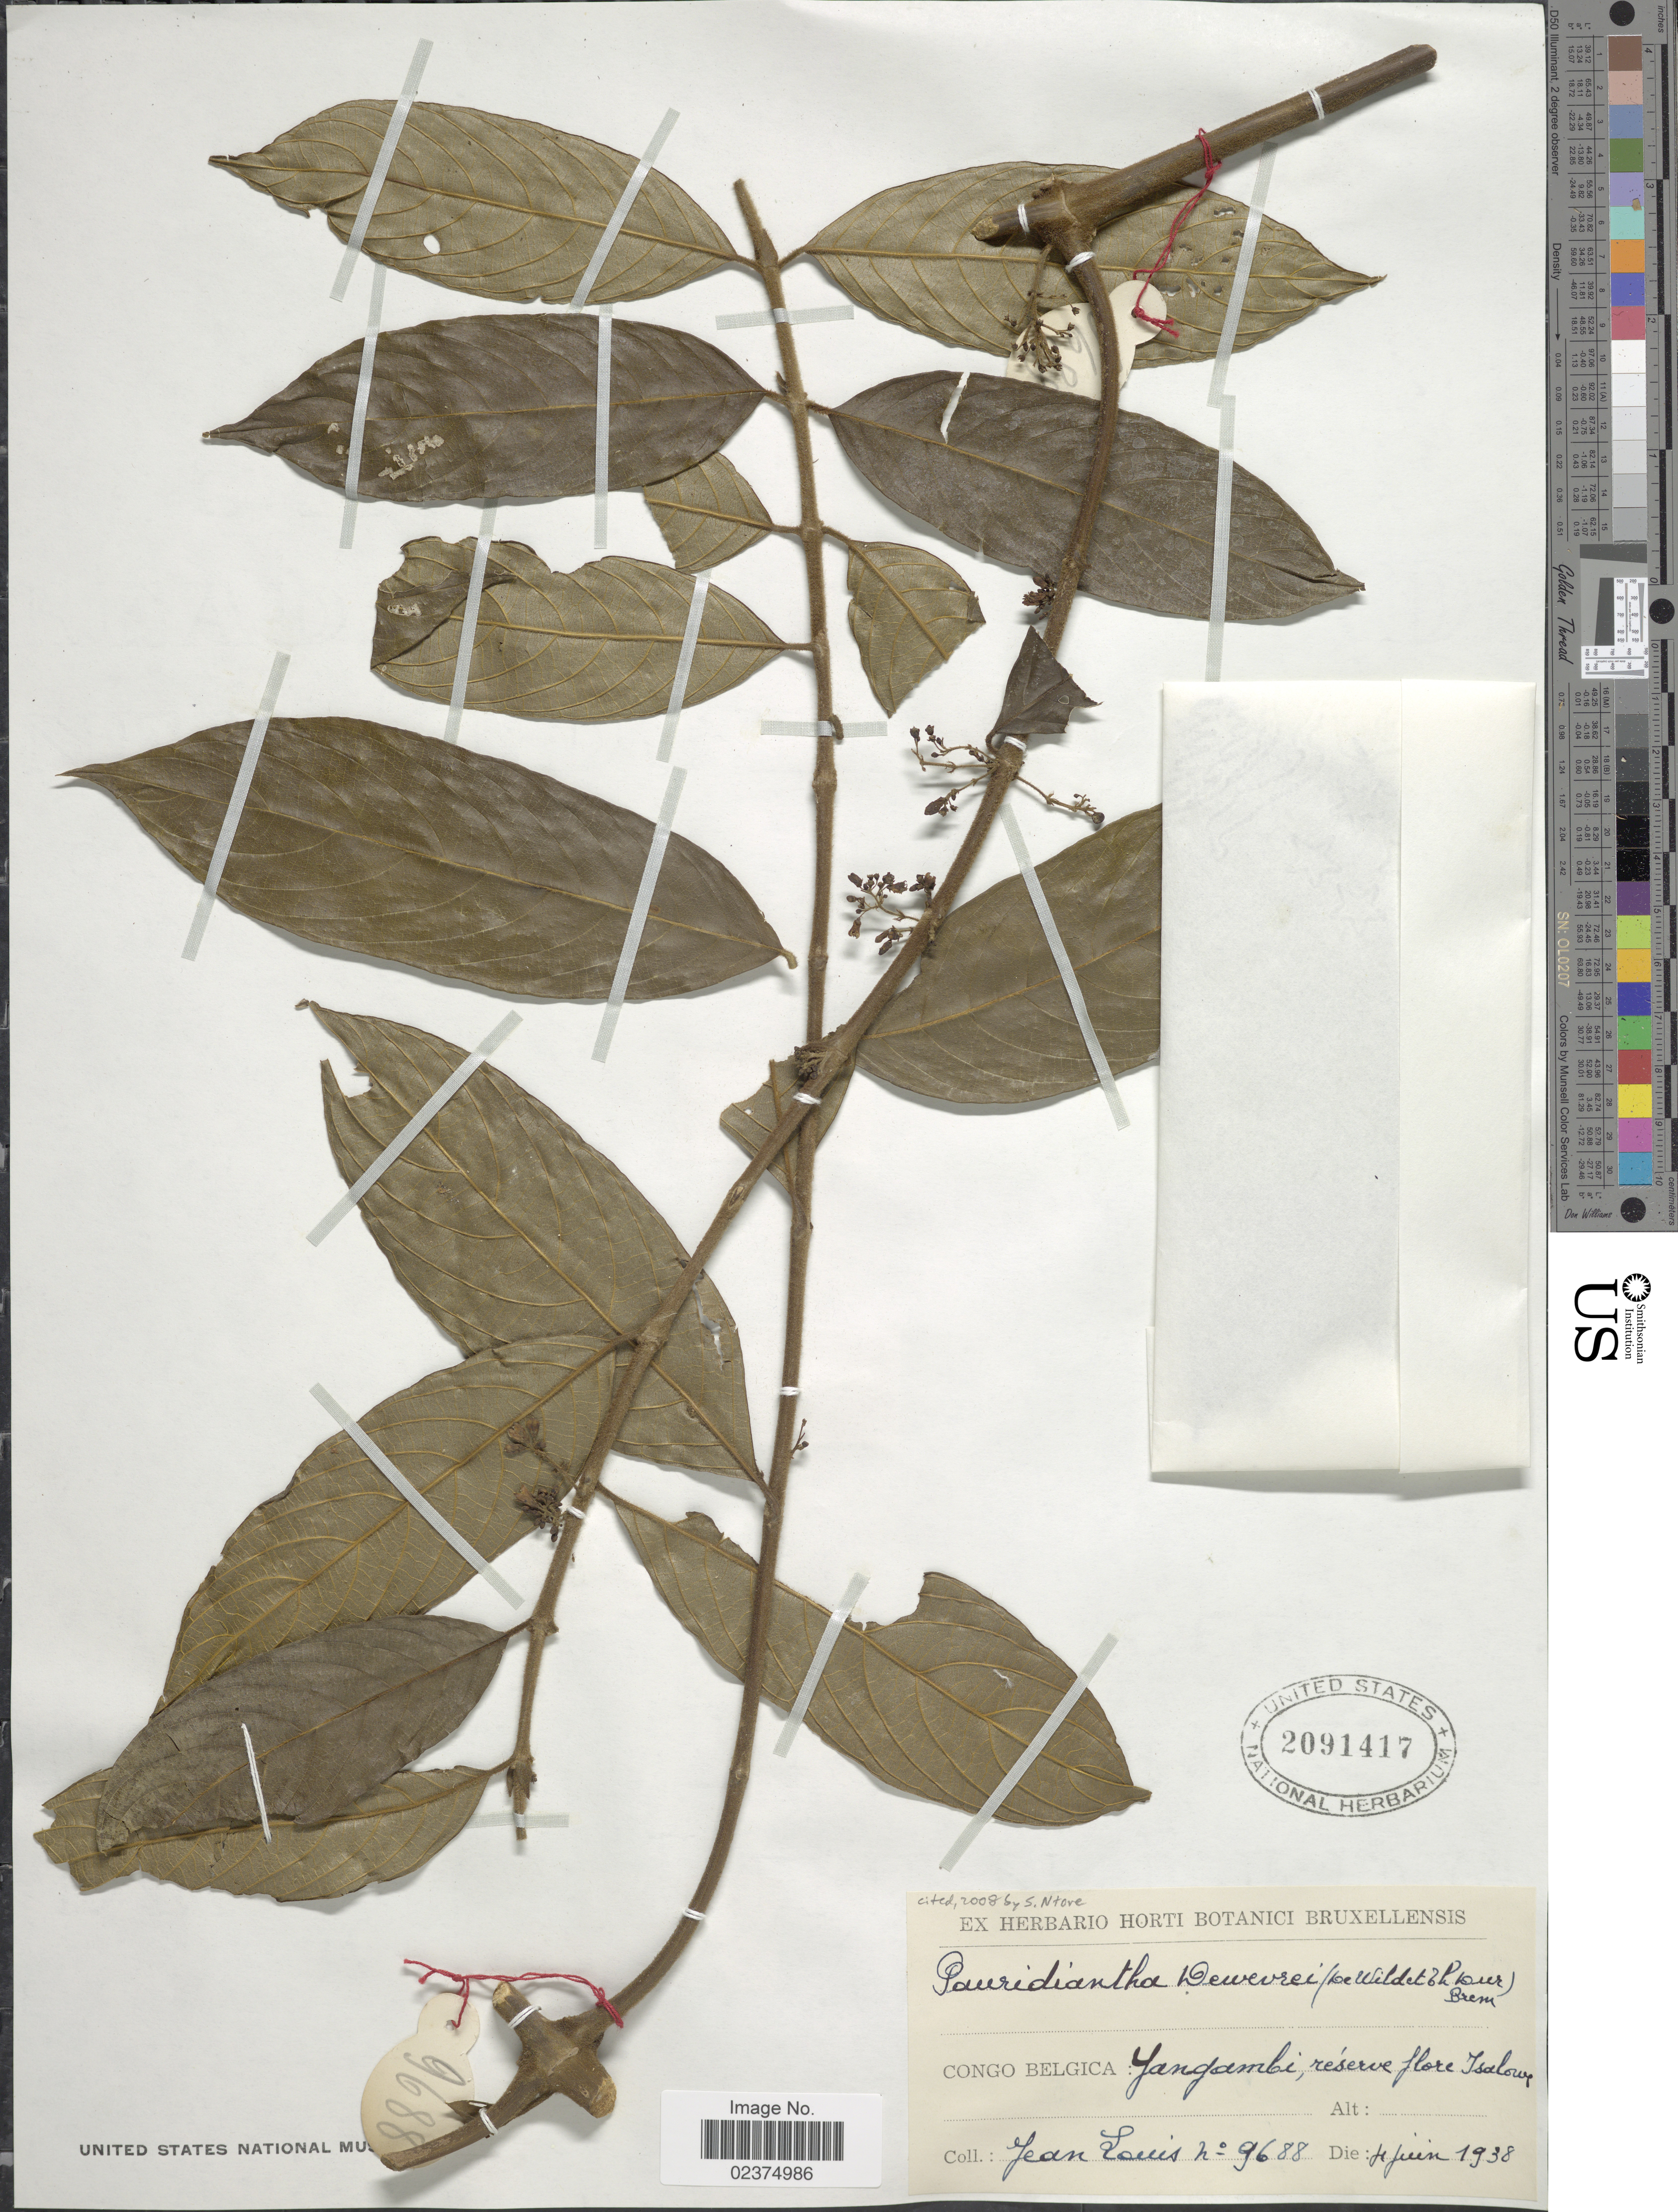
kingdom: Plantae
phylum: Tracheophyta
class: Magnoliopsida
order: Gentianales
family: Rubiaceae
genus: Pauridiantha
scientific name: Pauridiantha dewevrei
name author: (De Wild. & Durand) Bremek.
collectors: J. Louis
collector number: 9688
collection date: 1938-06-04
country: Congo, Democratic Republic of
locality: Congo Belgica: Yangambi, reserva flore Isalowe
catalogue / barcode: US 2091417